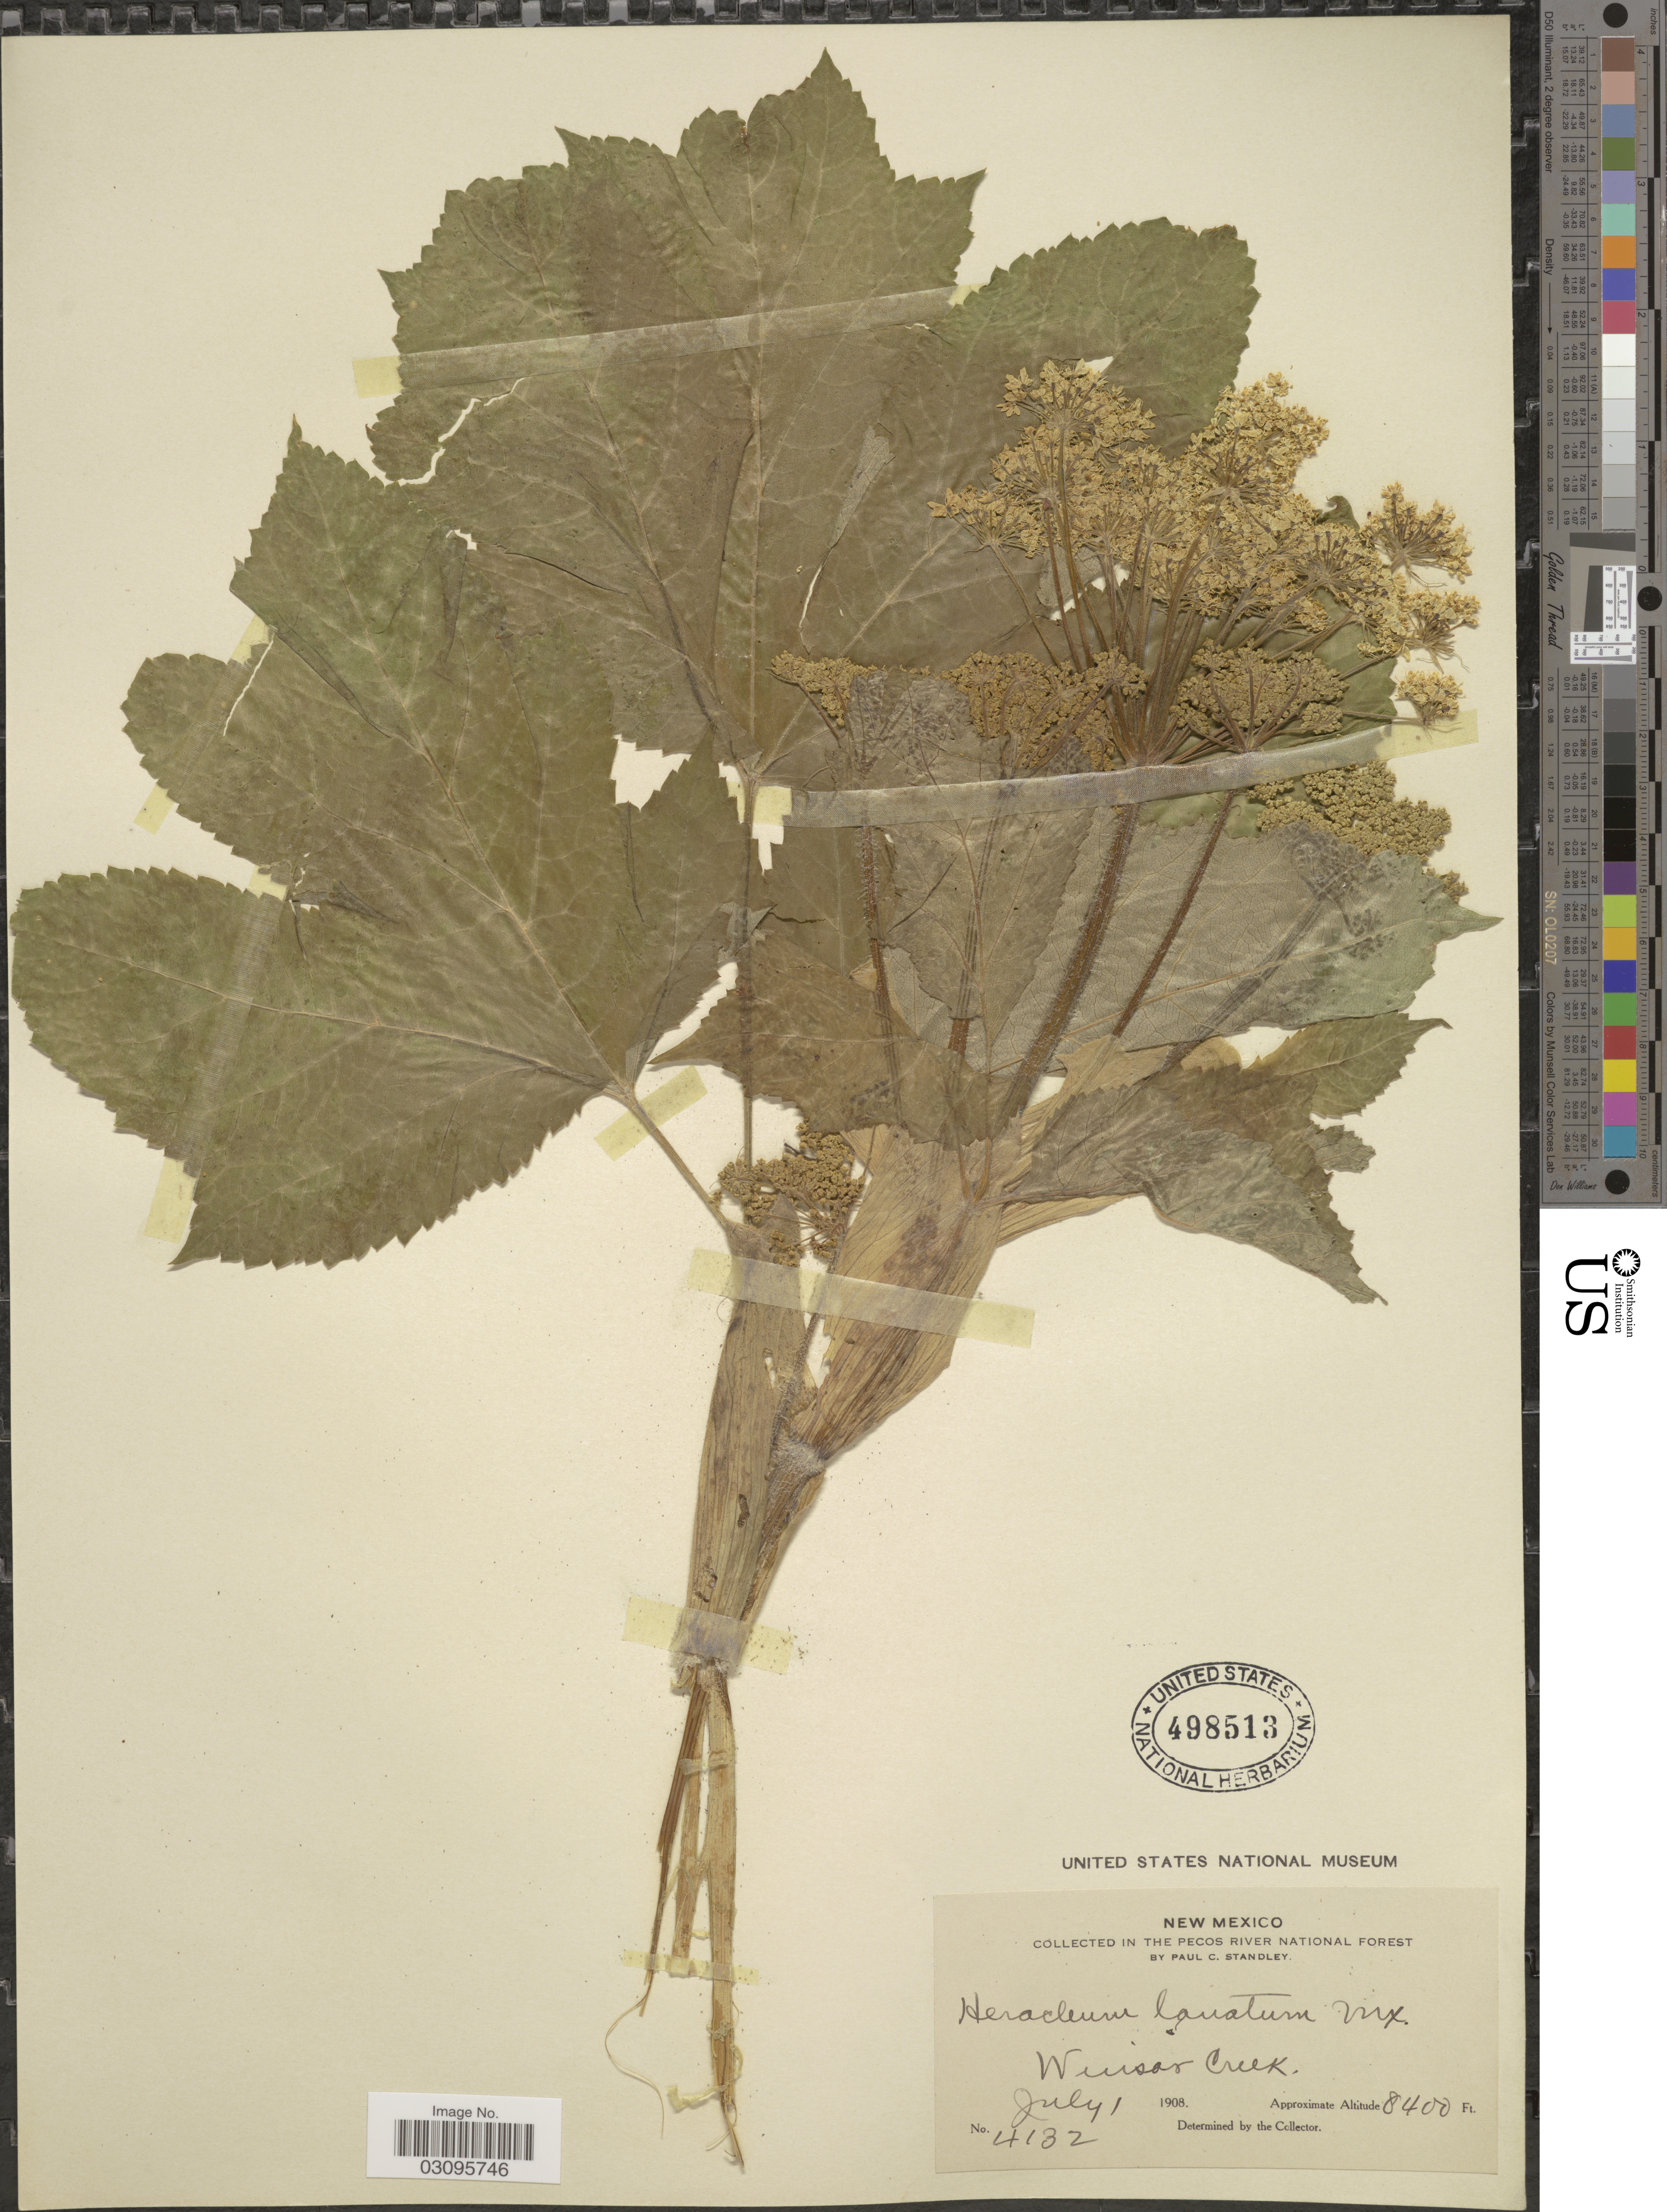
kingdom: Plantae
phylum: Tracheophyta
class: Magnoliopsida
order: Apiales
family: Apiaceae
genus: Heracleum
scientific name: Heracleum lanatum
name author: Michx.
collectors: P. C. Standley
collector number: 4132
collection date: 1908-07-01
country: United States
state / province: New Mexico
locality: The Pecos River National Forest. Winsor Creek.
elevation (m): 2560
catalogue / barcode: US 498513